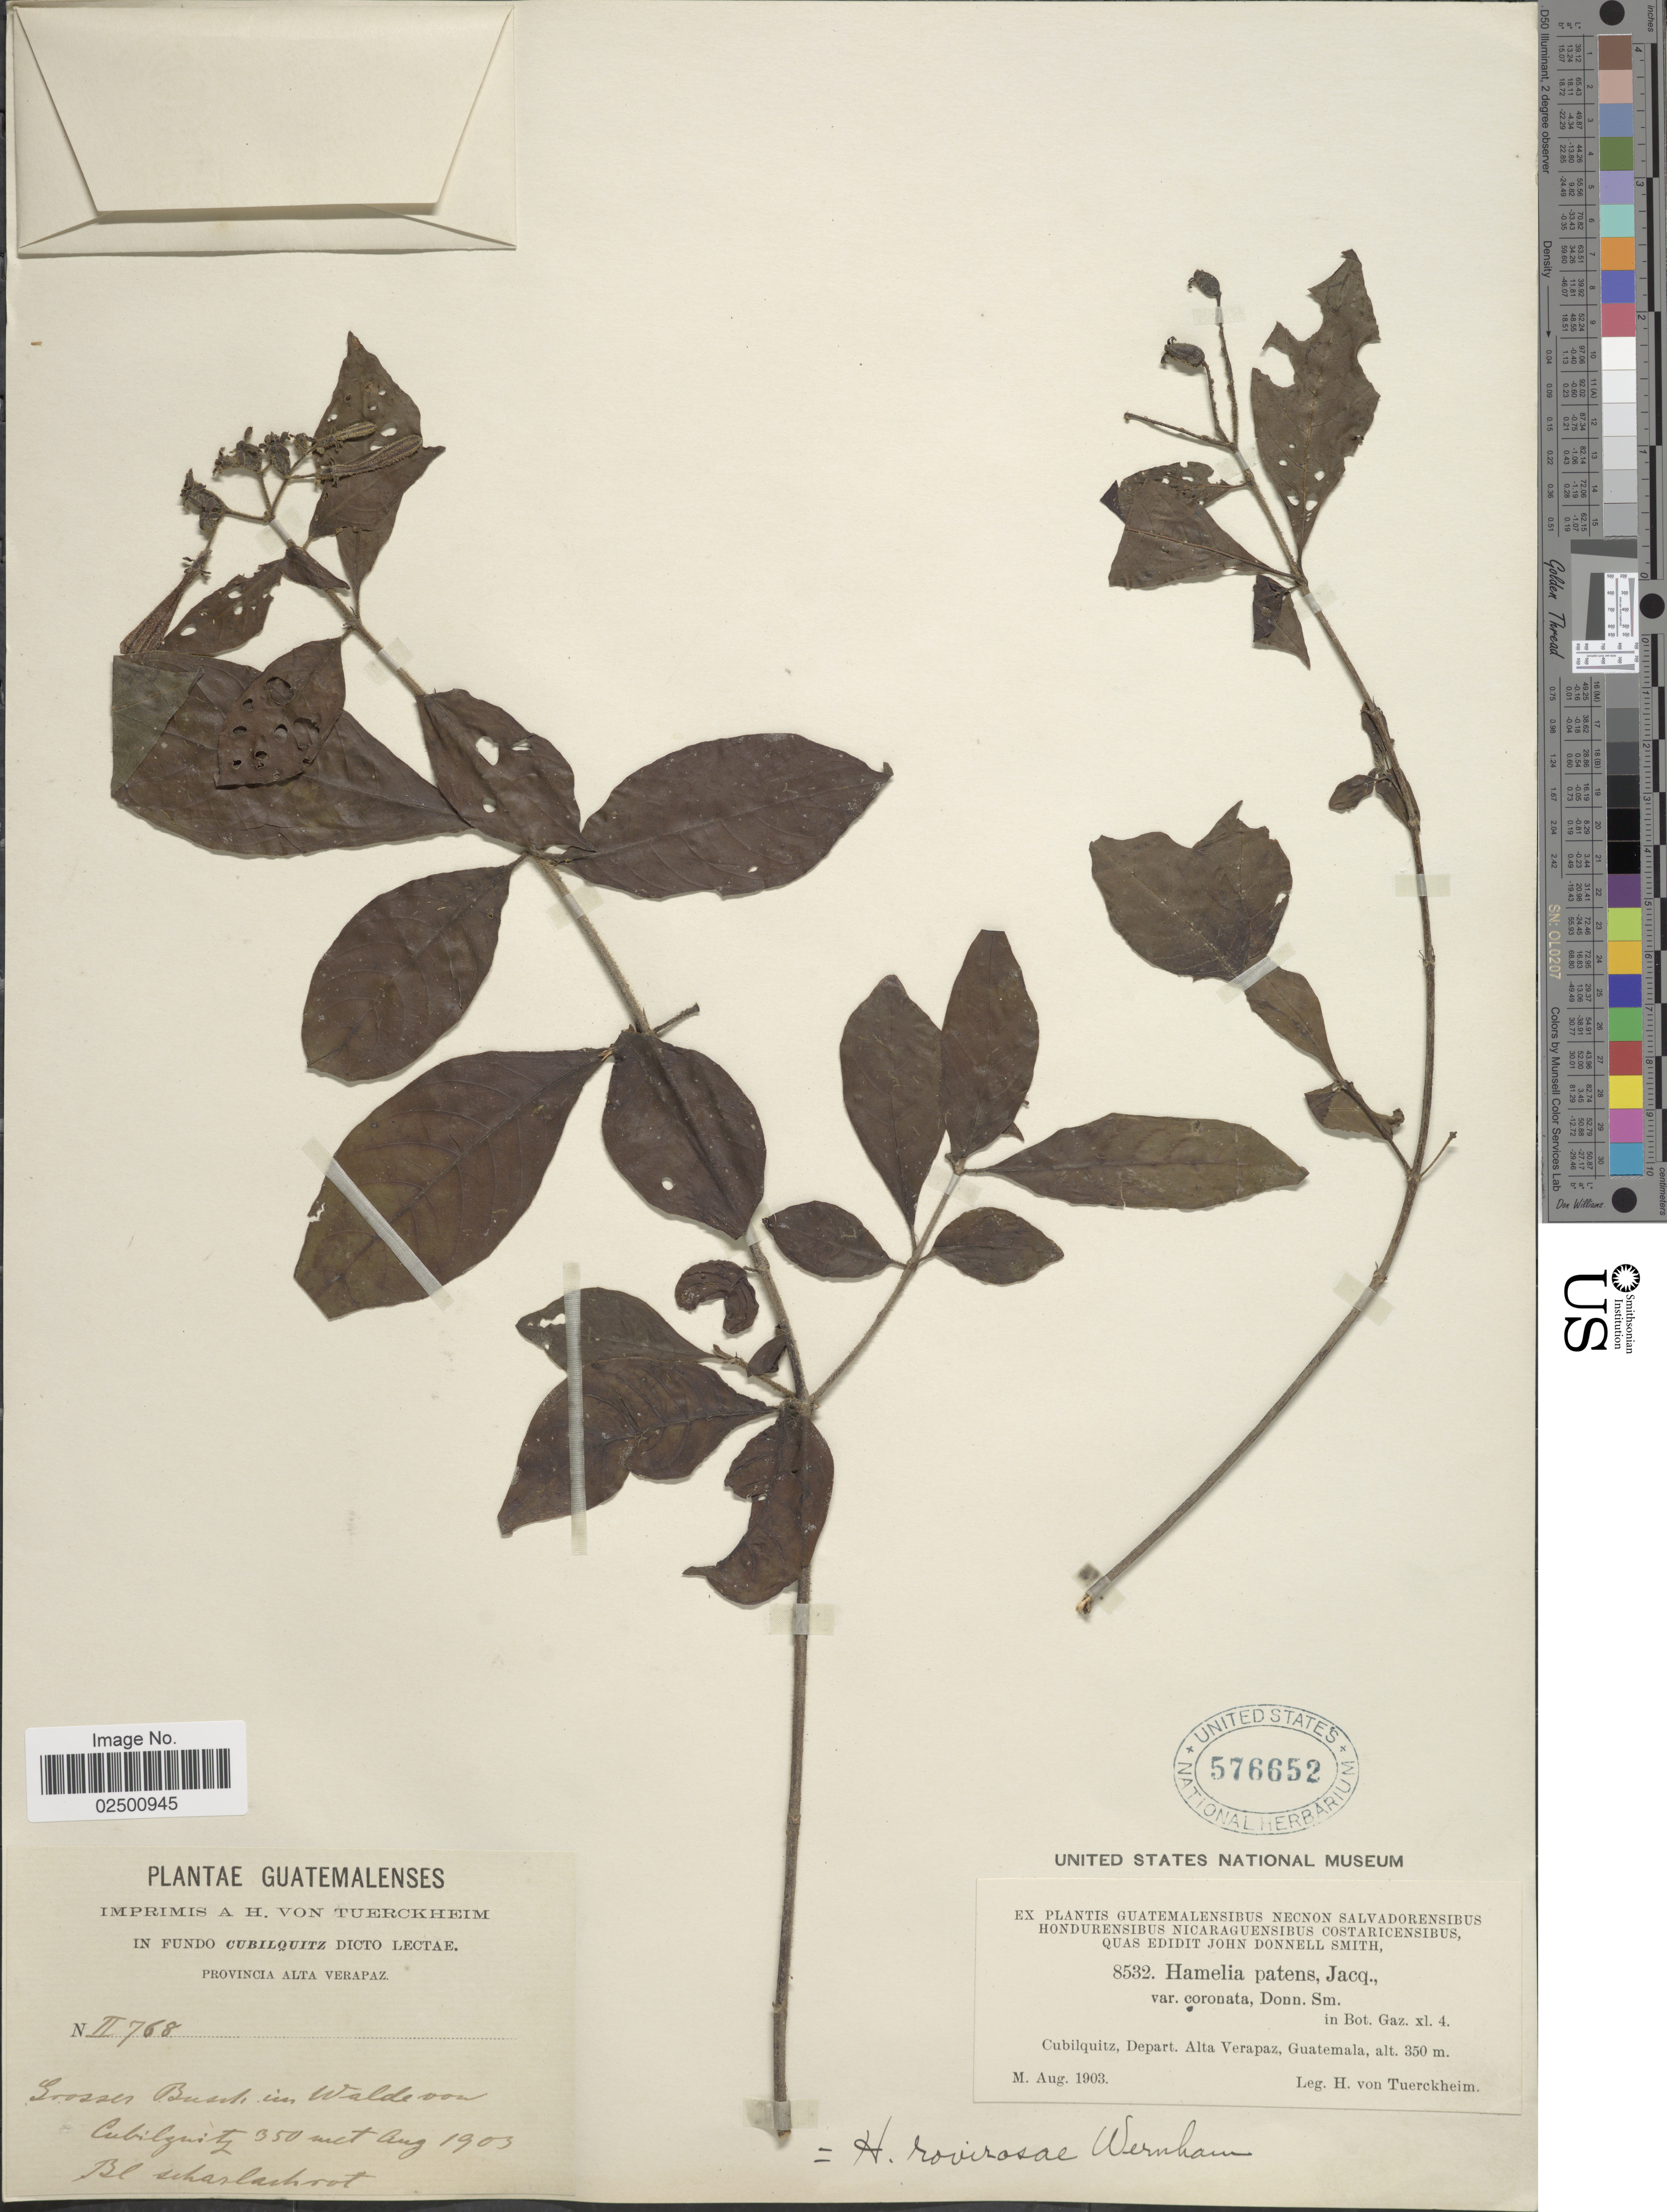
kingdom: Plantae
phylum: Tracheophyta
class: Magnoliopsida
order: Gentianales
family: Rubiaceae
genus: Hamelia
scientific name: Hamelia rovirosae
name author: Wernham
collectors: H. von Türckheim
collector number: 8532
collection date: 1903-08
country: Guatemala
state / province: Alta Verapaz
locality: Cubilquitz, Depart. Alta Verapaz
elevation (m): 350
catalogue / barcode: US 576652